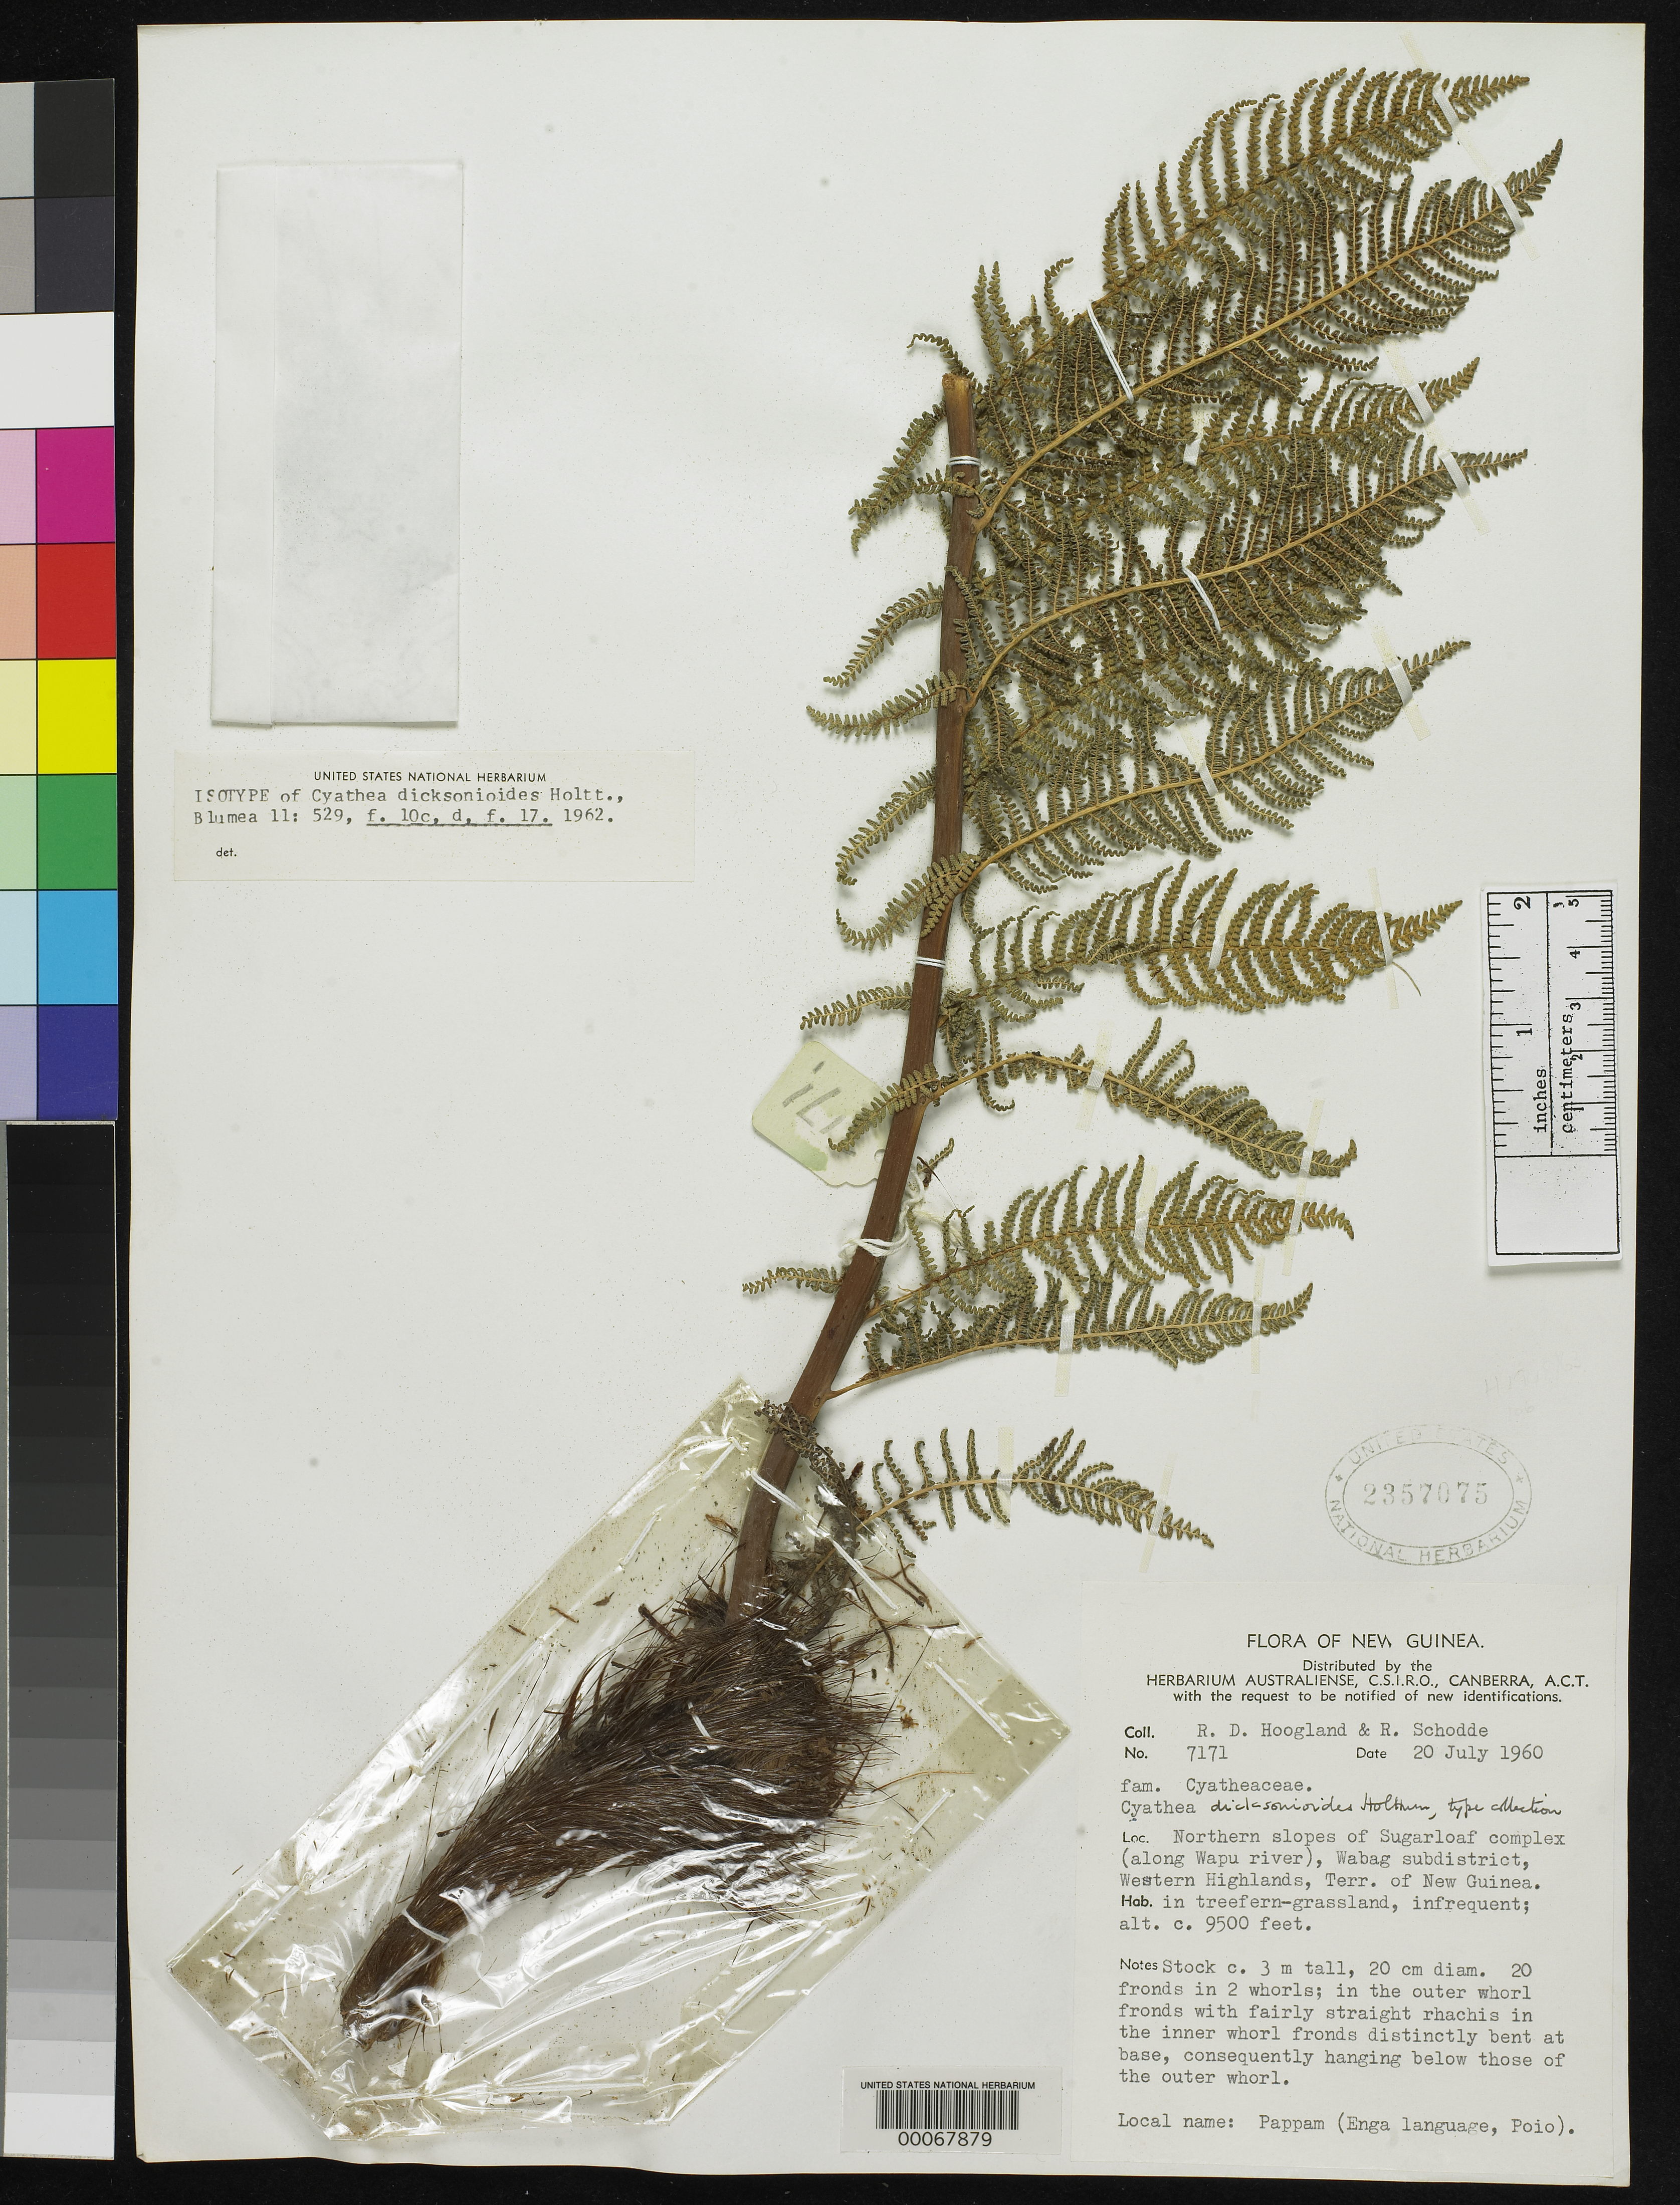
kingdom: Plantae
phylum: Tracheophyta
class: Polypodiopsida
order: Cyatheales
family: Cyatheaceae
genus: Cyathea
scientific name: Cyathea dicksonioides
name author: Holttum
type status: Isotype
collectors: R. D. Hoogland & R. Schodde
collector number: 7171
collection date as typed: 20 Jul 1960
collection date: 1960-07-20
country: Papua New Guinea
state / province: Enga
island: New Guinea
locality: N slopes of Sugar Loaf complex, along Wapu River, Wabug Subdist.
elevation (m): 2896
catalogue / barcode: US 2257075